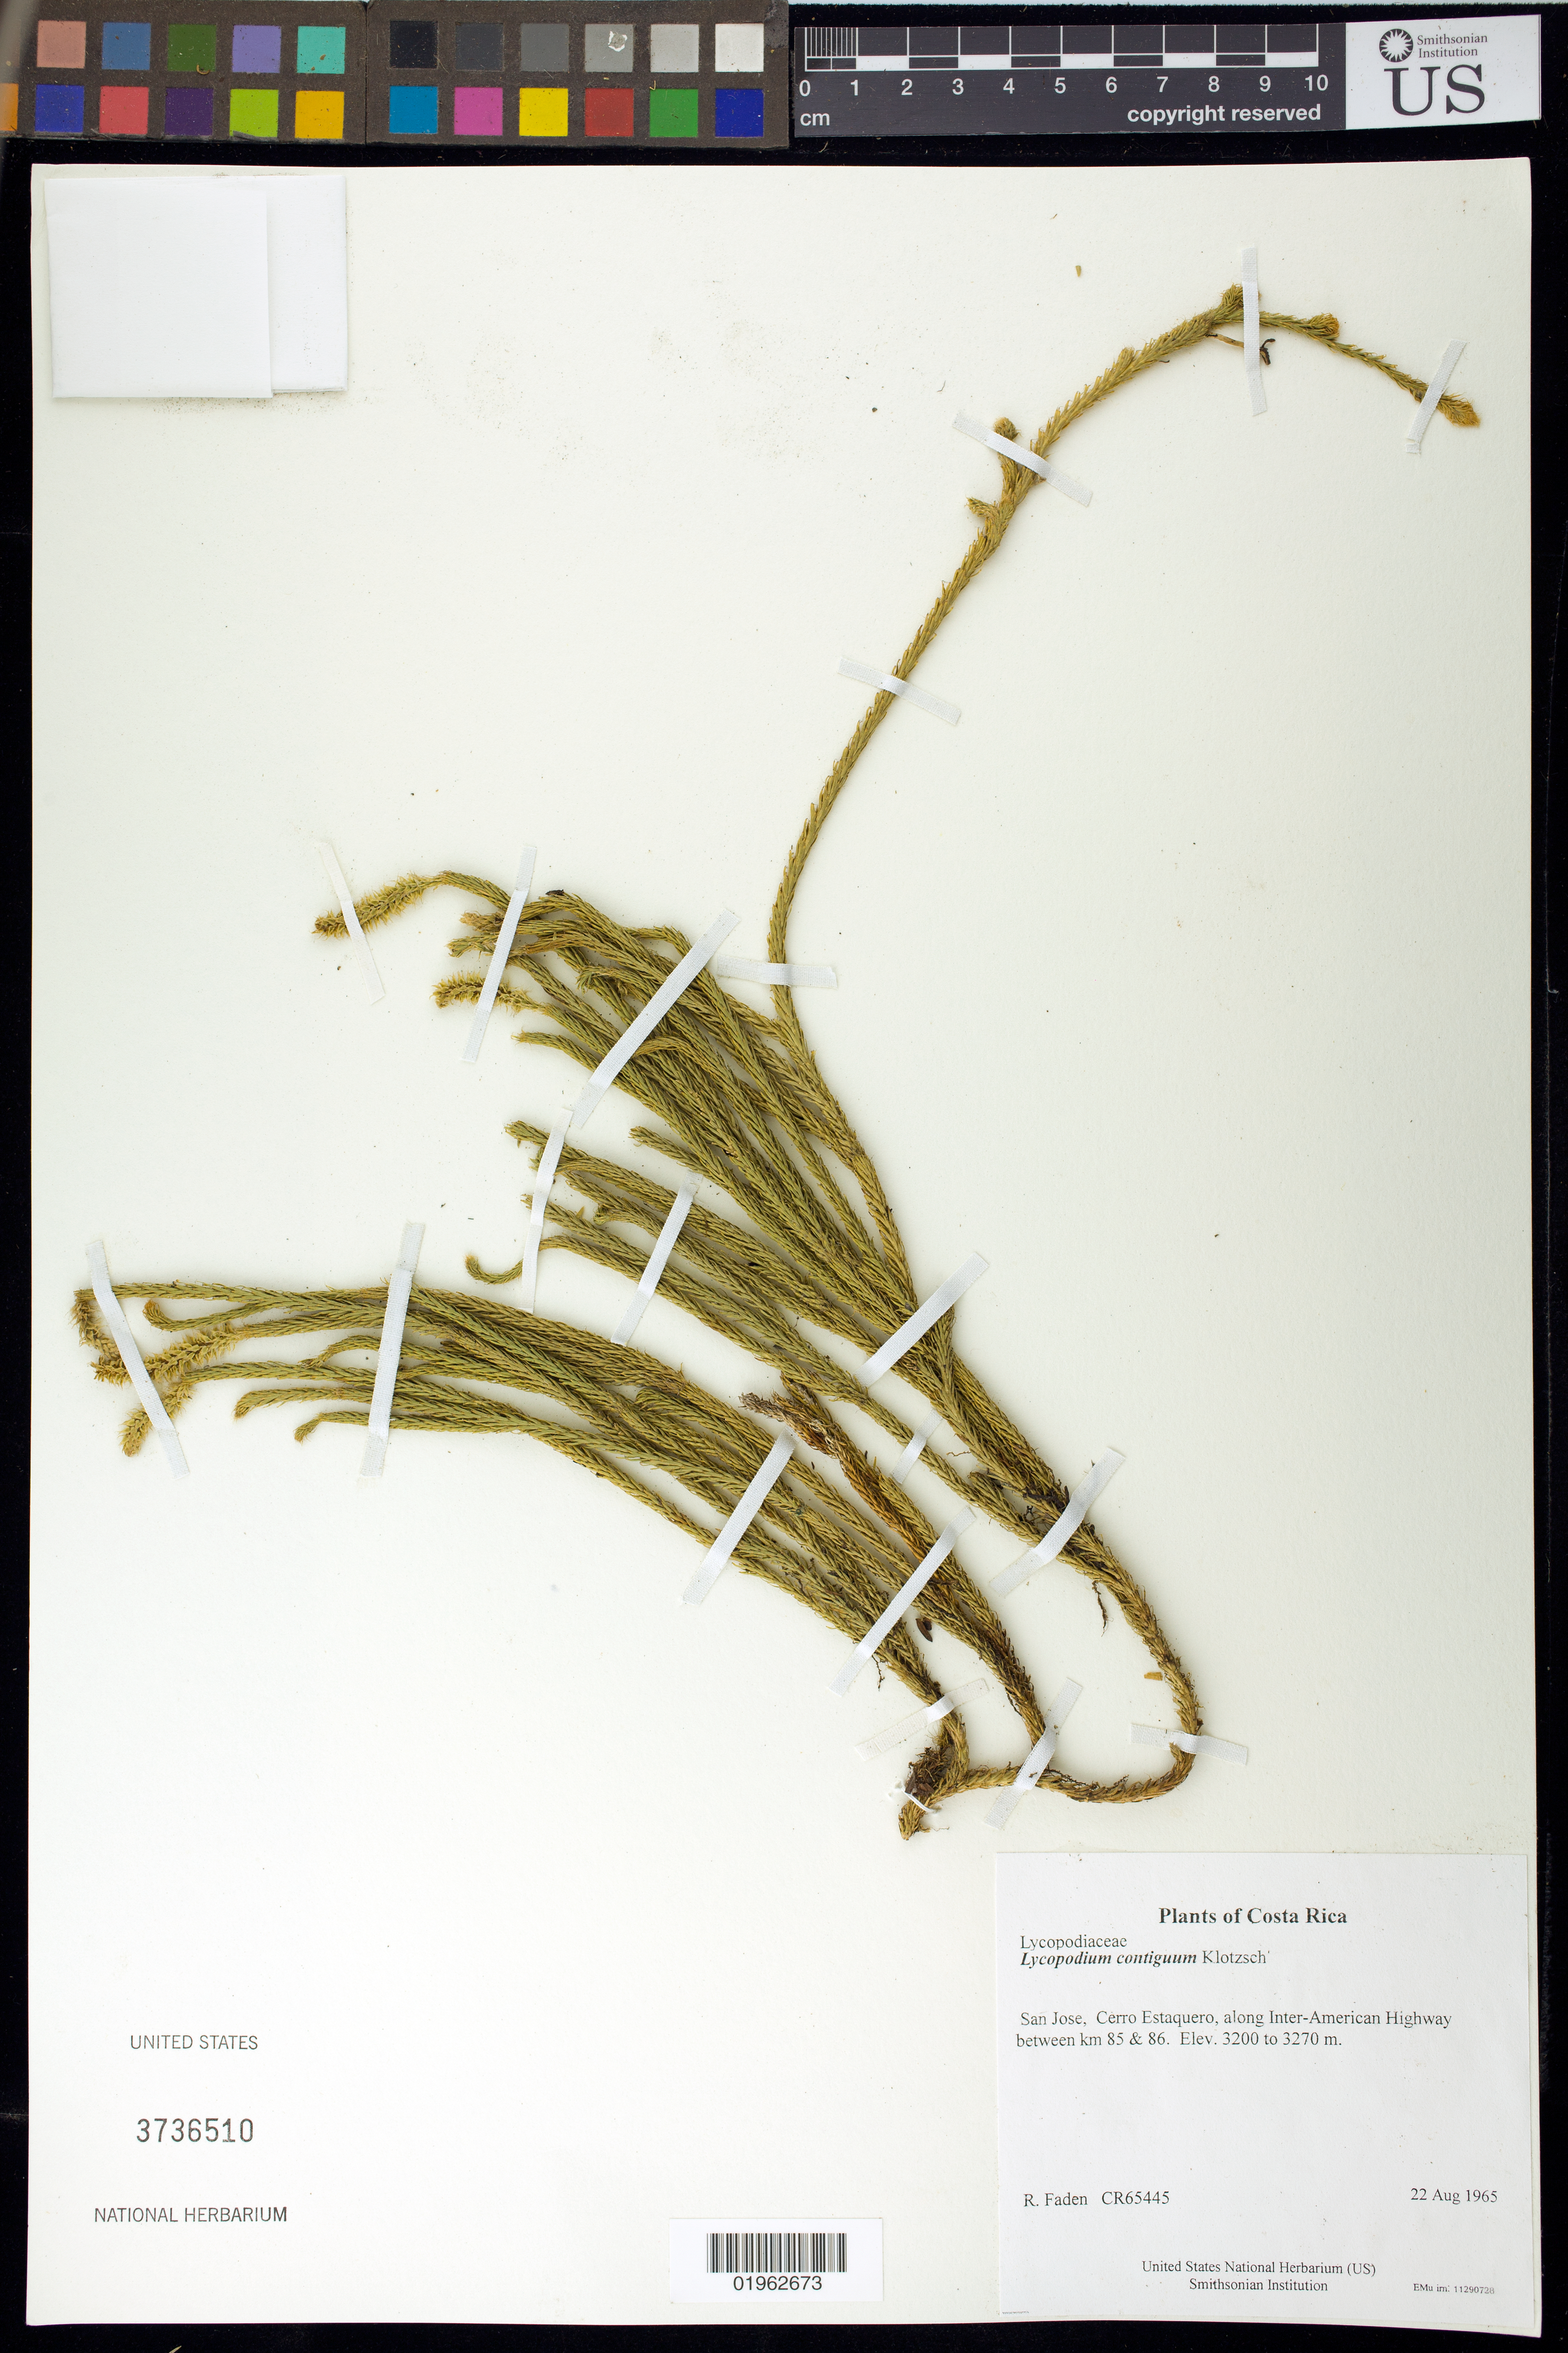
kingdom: Plantae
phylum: Tracheophyta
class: Lycopodiopsida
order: Lycopodiales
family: Lycopodiaceae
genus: Phlegmariurus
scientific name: Phlegmariurus clavatum subsp. contiguum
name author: (Klotzsch) B. Øllg.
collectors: R. B. Faden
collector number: CR65445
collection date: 1965-08-22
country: Costa Rica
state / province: San Jose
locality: Cerro Estaquero, along Inter-American Highway between km 85 & 86.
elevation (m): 3200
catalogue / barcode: US 3736510